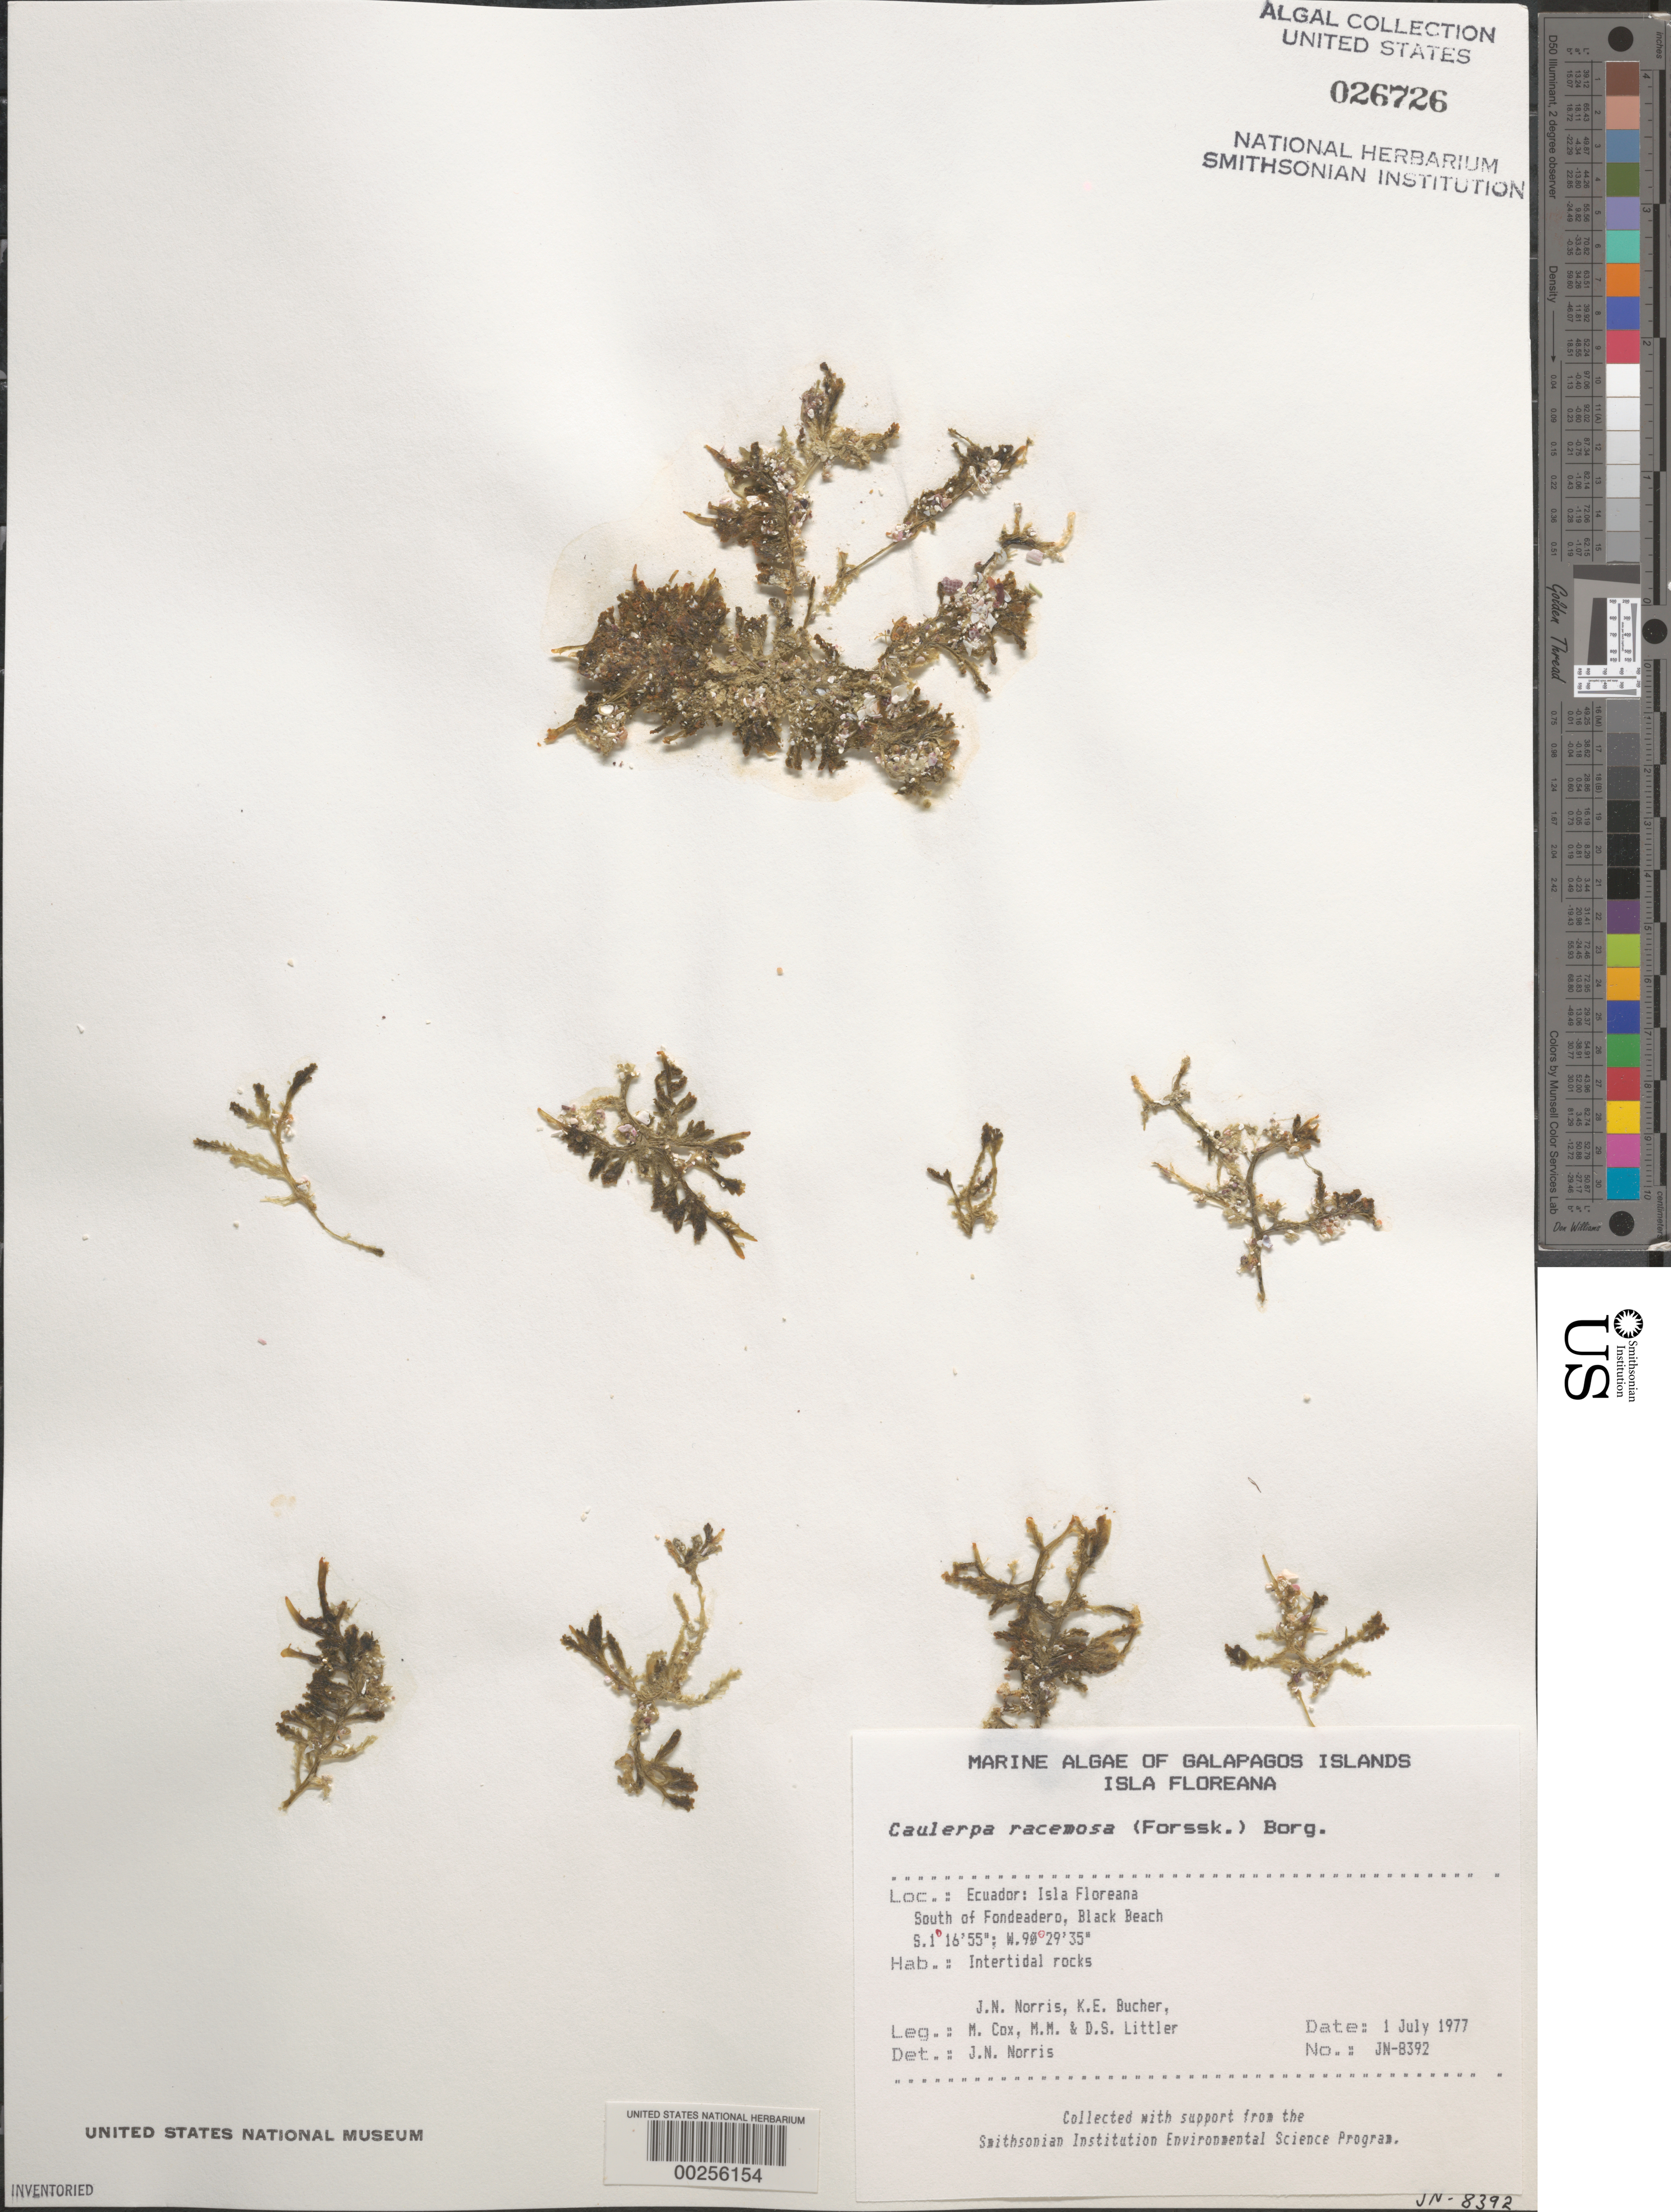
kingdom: Plantae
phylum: Chlorophyta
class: Ulvophyceae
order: Bryopsidales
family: Caulerpaceae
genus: Caulerpa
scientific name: Caulerpa racemosa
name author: (Forssk.) J. Agardh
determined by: Norris, James N.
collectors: J. N. Norris, K. E. Bucher, M. Cox, M. M. Littler & D. S. Littler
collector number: JN-8392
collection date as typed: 01 Jul 1977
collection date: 1977-07-01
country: Ecuador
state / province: Colón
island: Floreana [Charles, Santa Maria]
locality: Black Beach south of Fondeadero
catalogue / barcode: US 26726